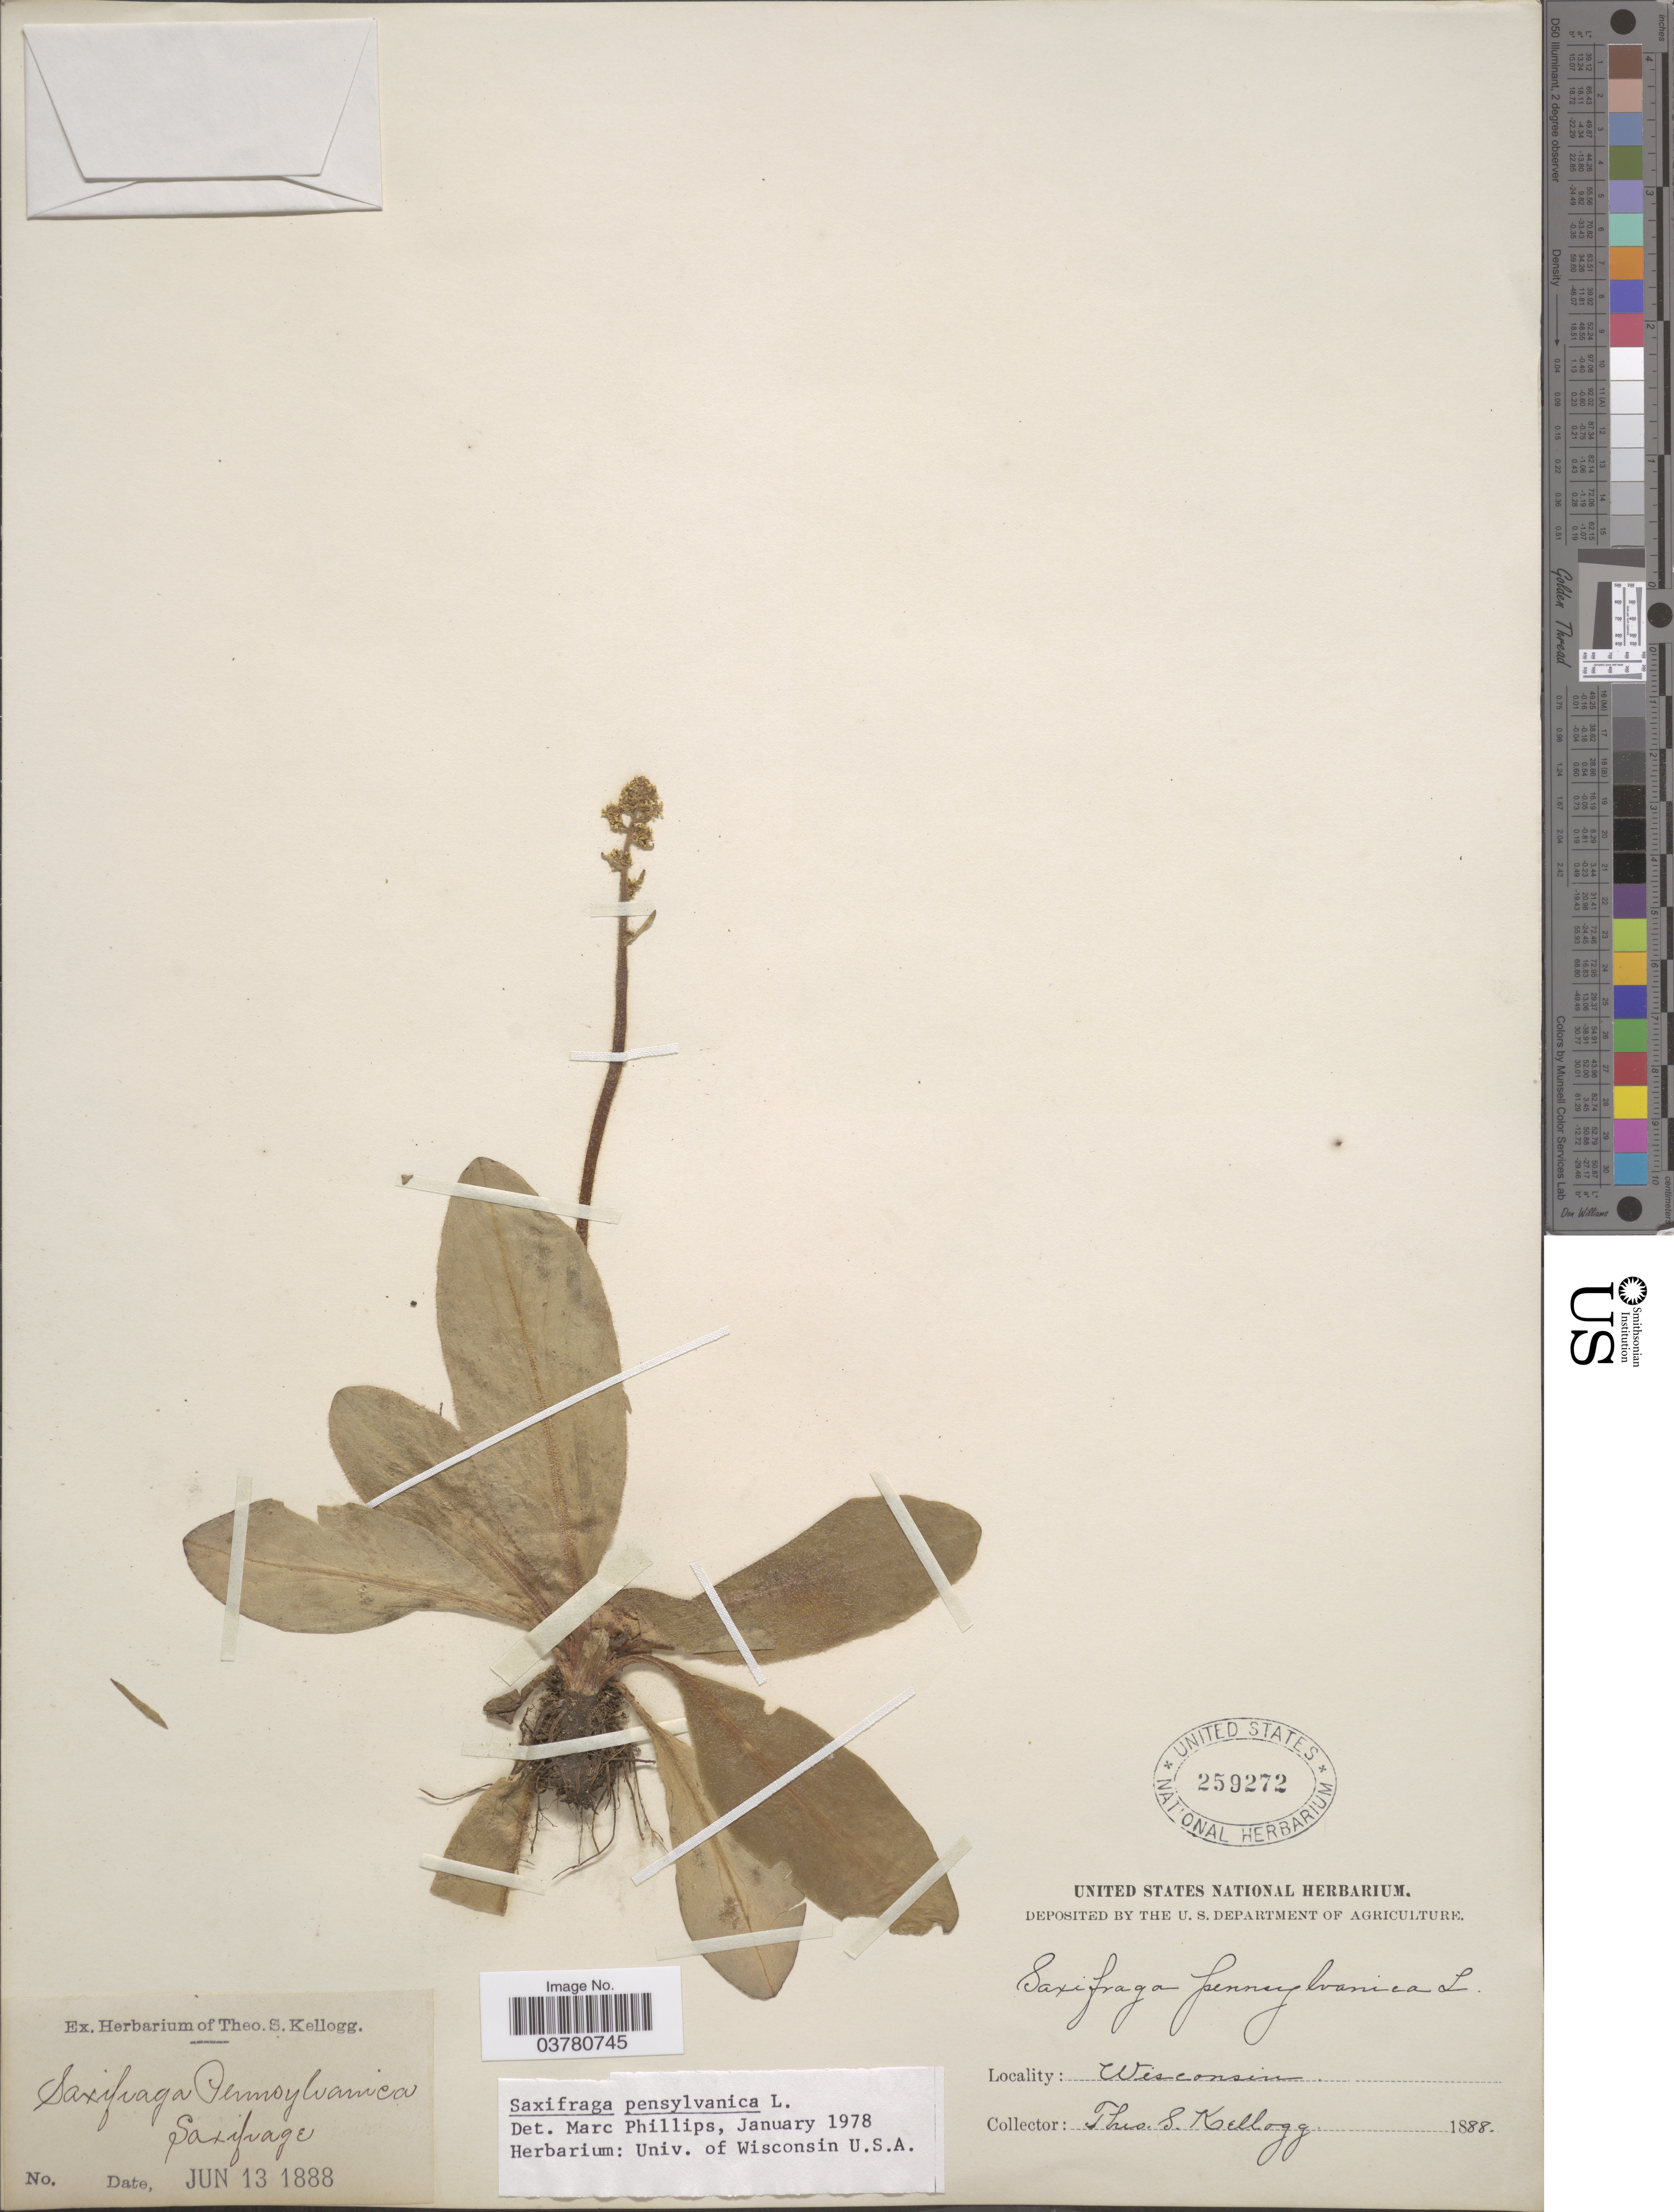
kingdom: Plantae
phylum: Tracheophyta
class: Magnoliopsida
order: Saxifragales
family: Saxifragaceae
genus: Micranthes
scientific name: Micranthes pensylvanica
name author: (L.) Haw.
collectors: T. S. Kellogg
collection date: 1888-06-13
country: United States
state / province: Wisconsin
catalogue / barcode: US 259272